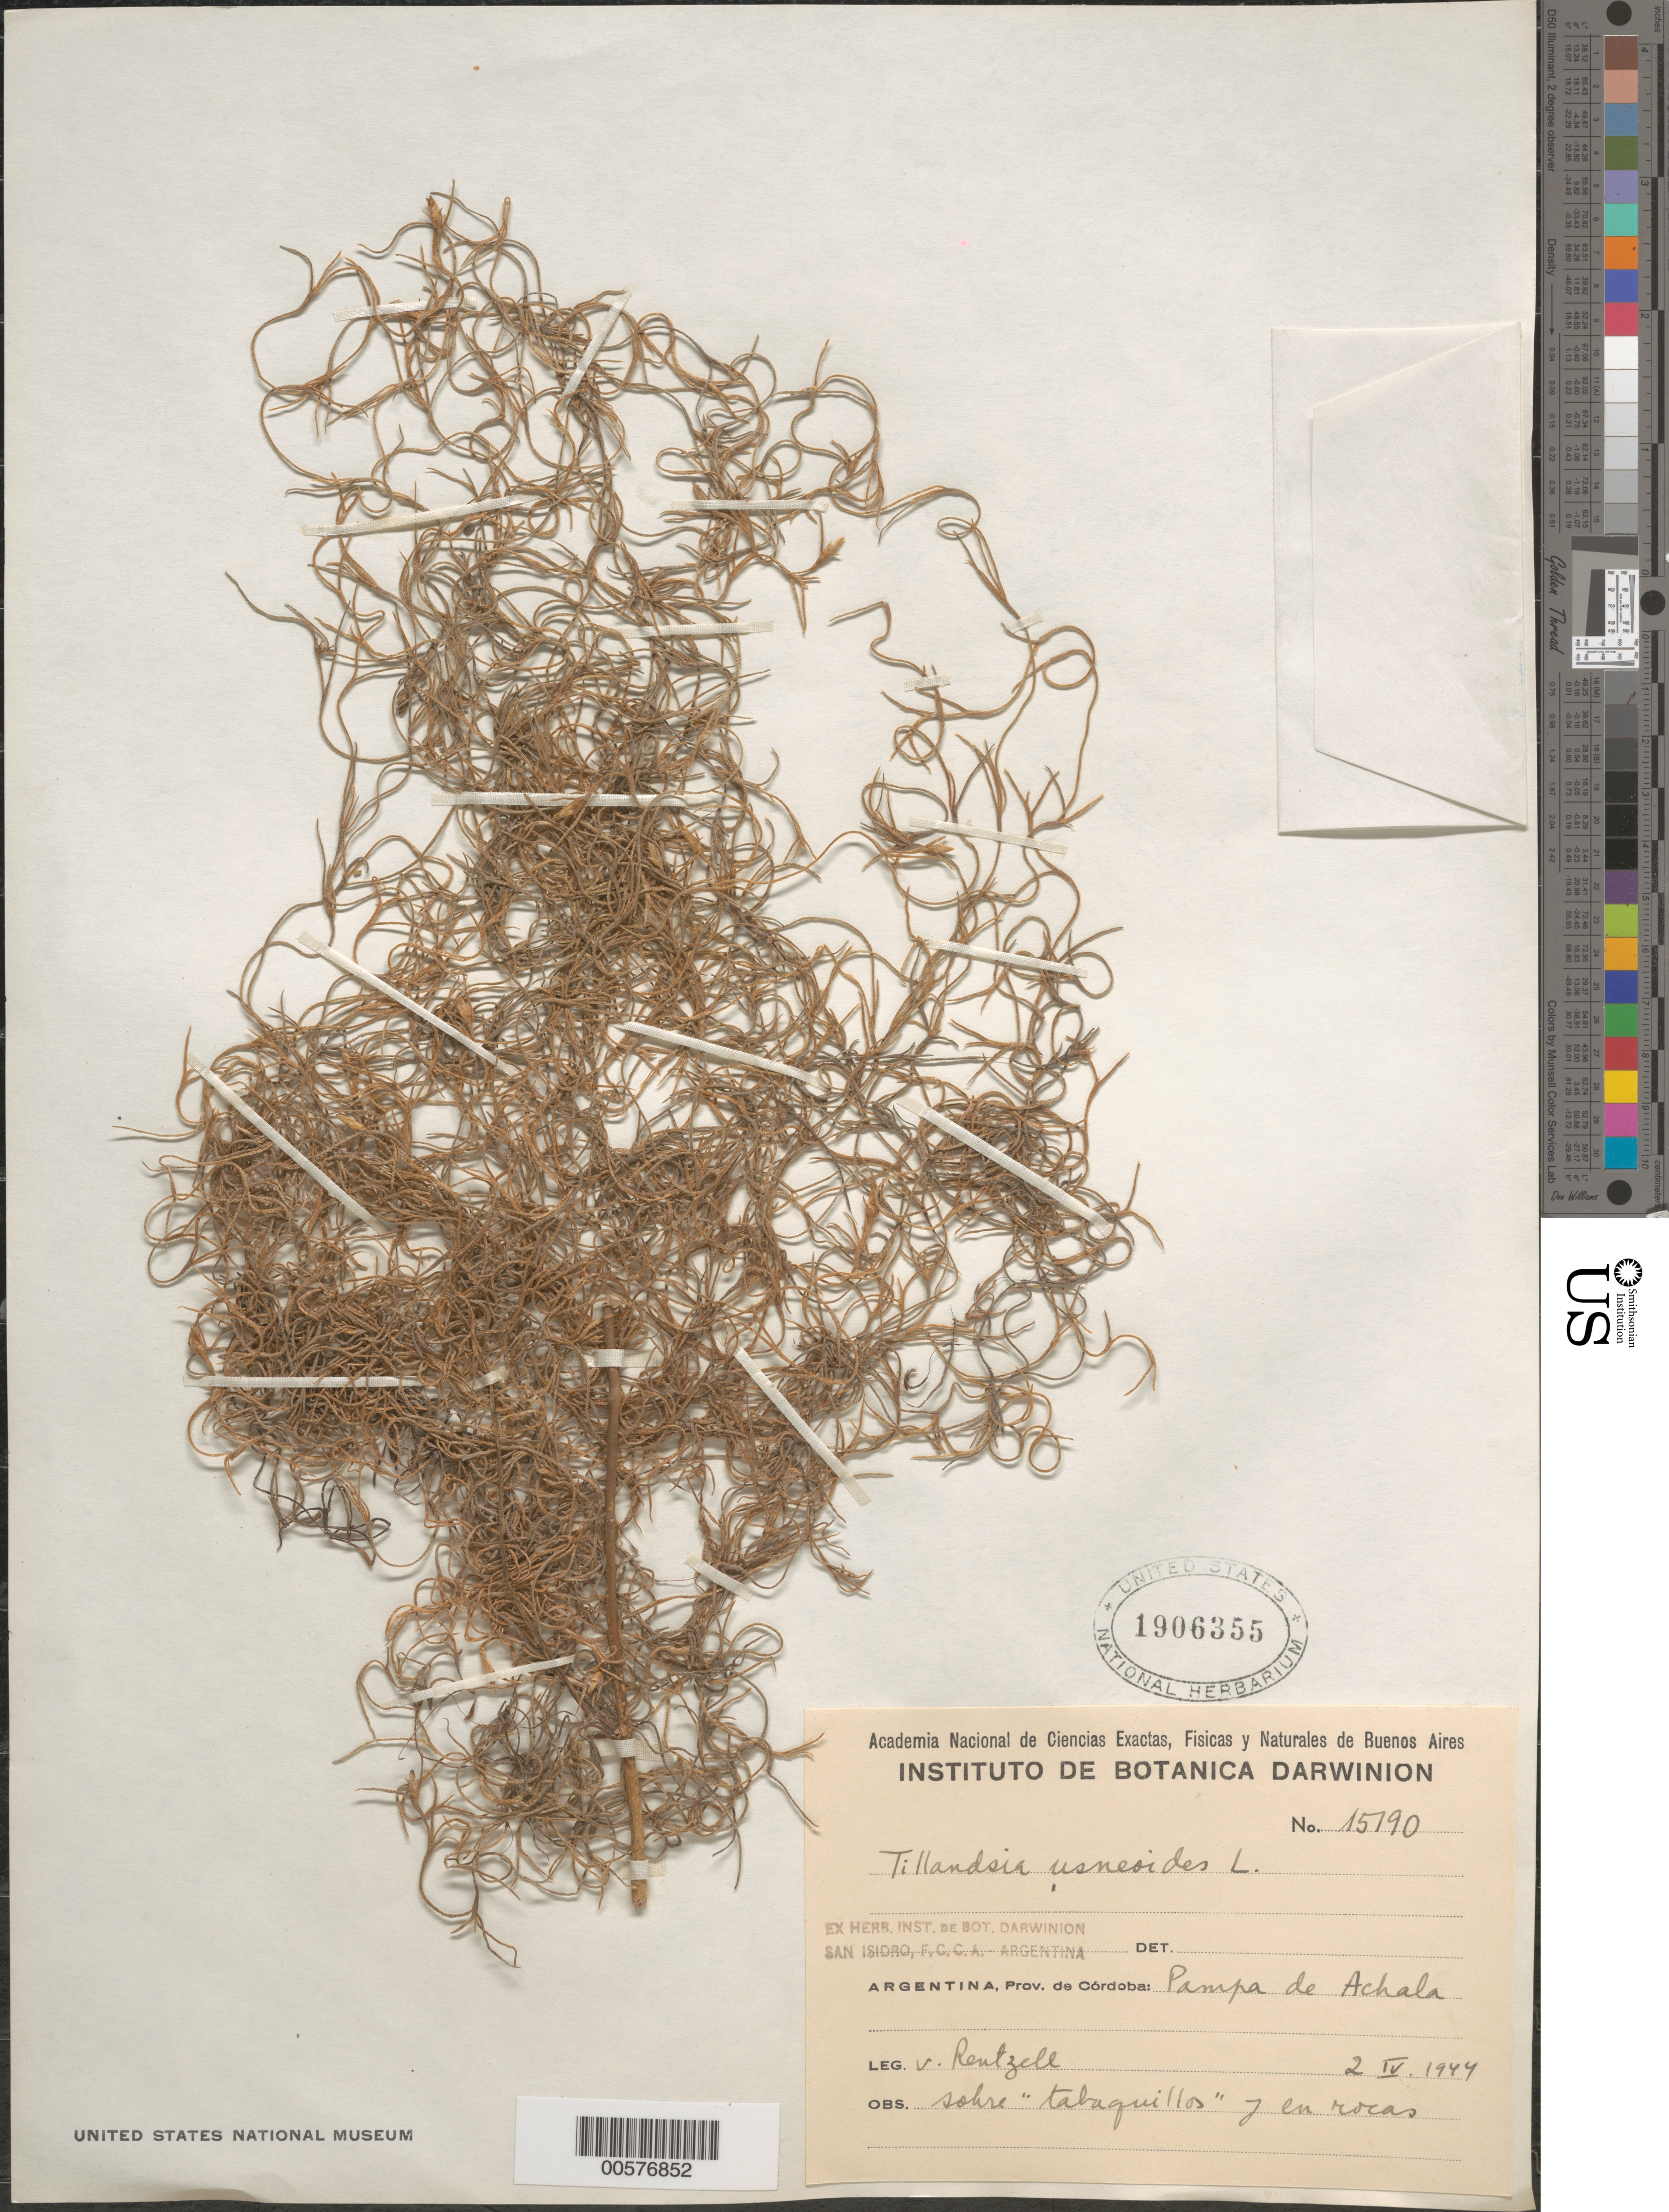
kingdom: Plantae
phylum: Tracheophyta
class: Liliopsida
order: Poales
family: Bromeliaceae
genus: Tillandsia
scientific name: Tillandsia usneoides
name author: (L.) L.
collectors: I. von Rentzell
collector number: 15190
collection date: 1944-04-02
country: Argentina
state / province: Cordoba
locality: Prov. de Córdoba: Pampa de Achala.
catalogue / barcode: US 1906355